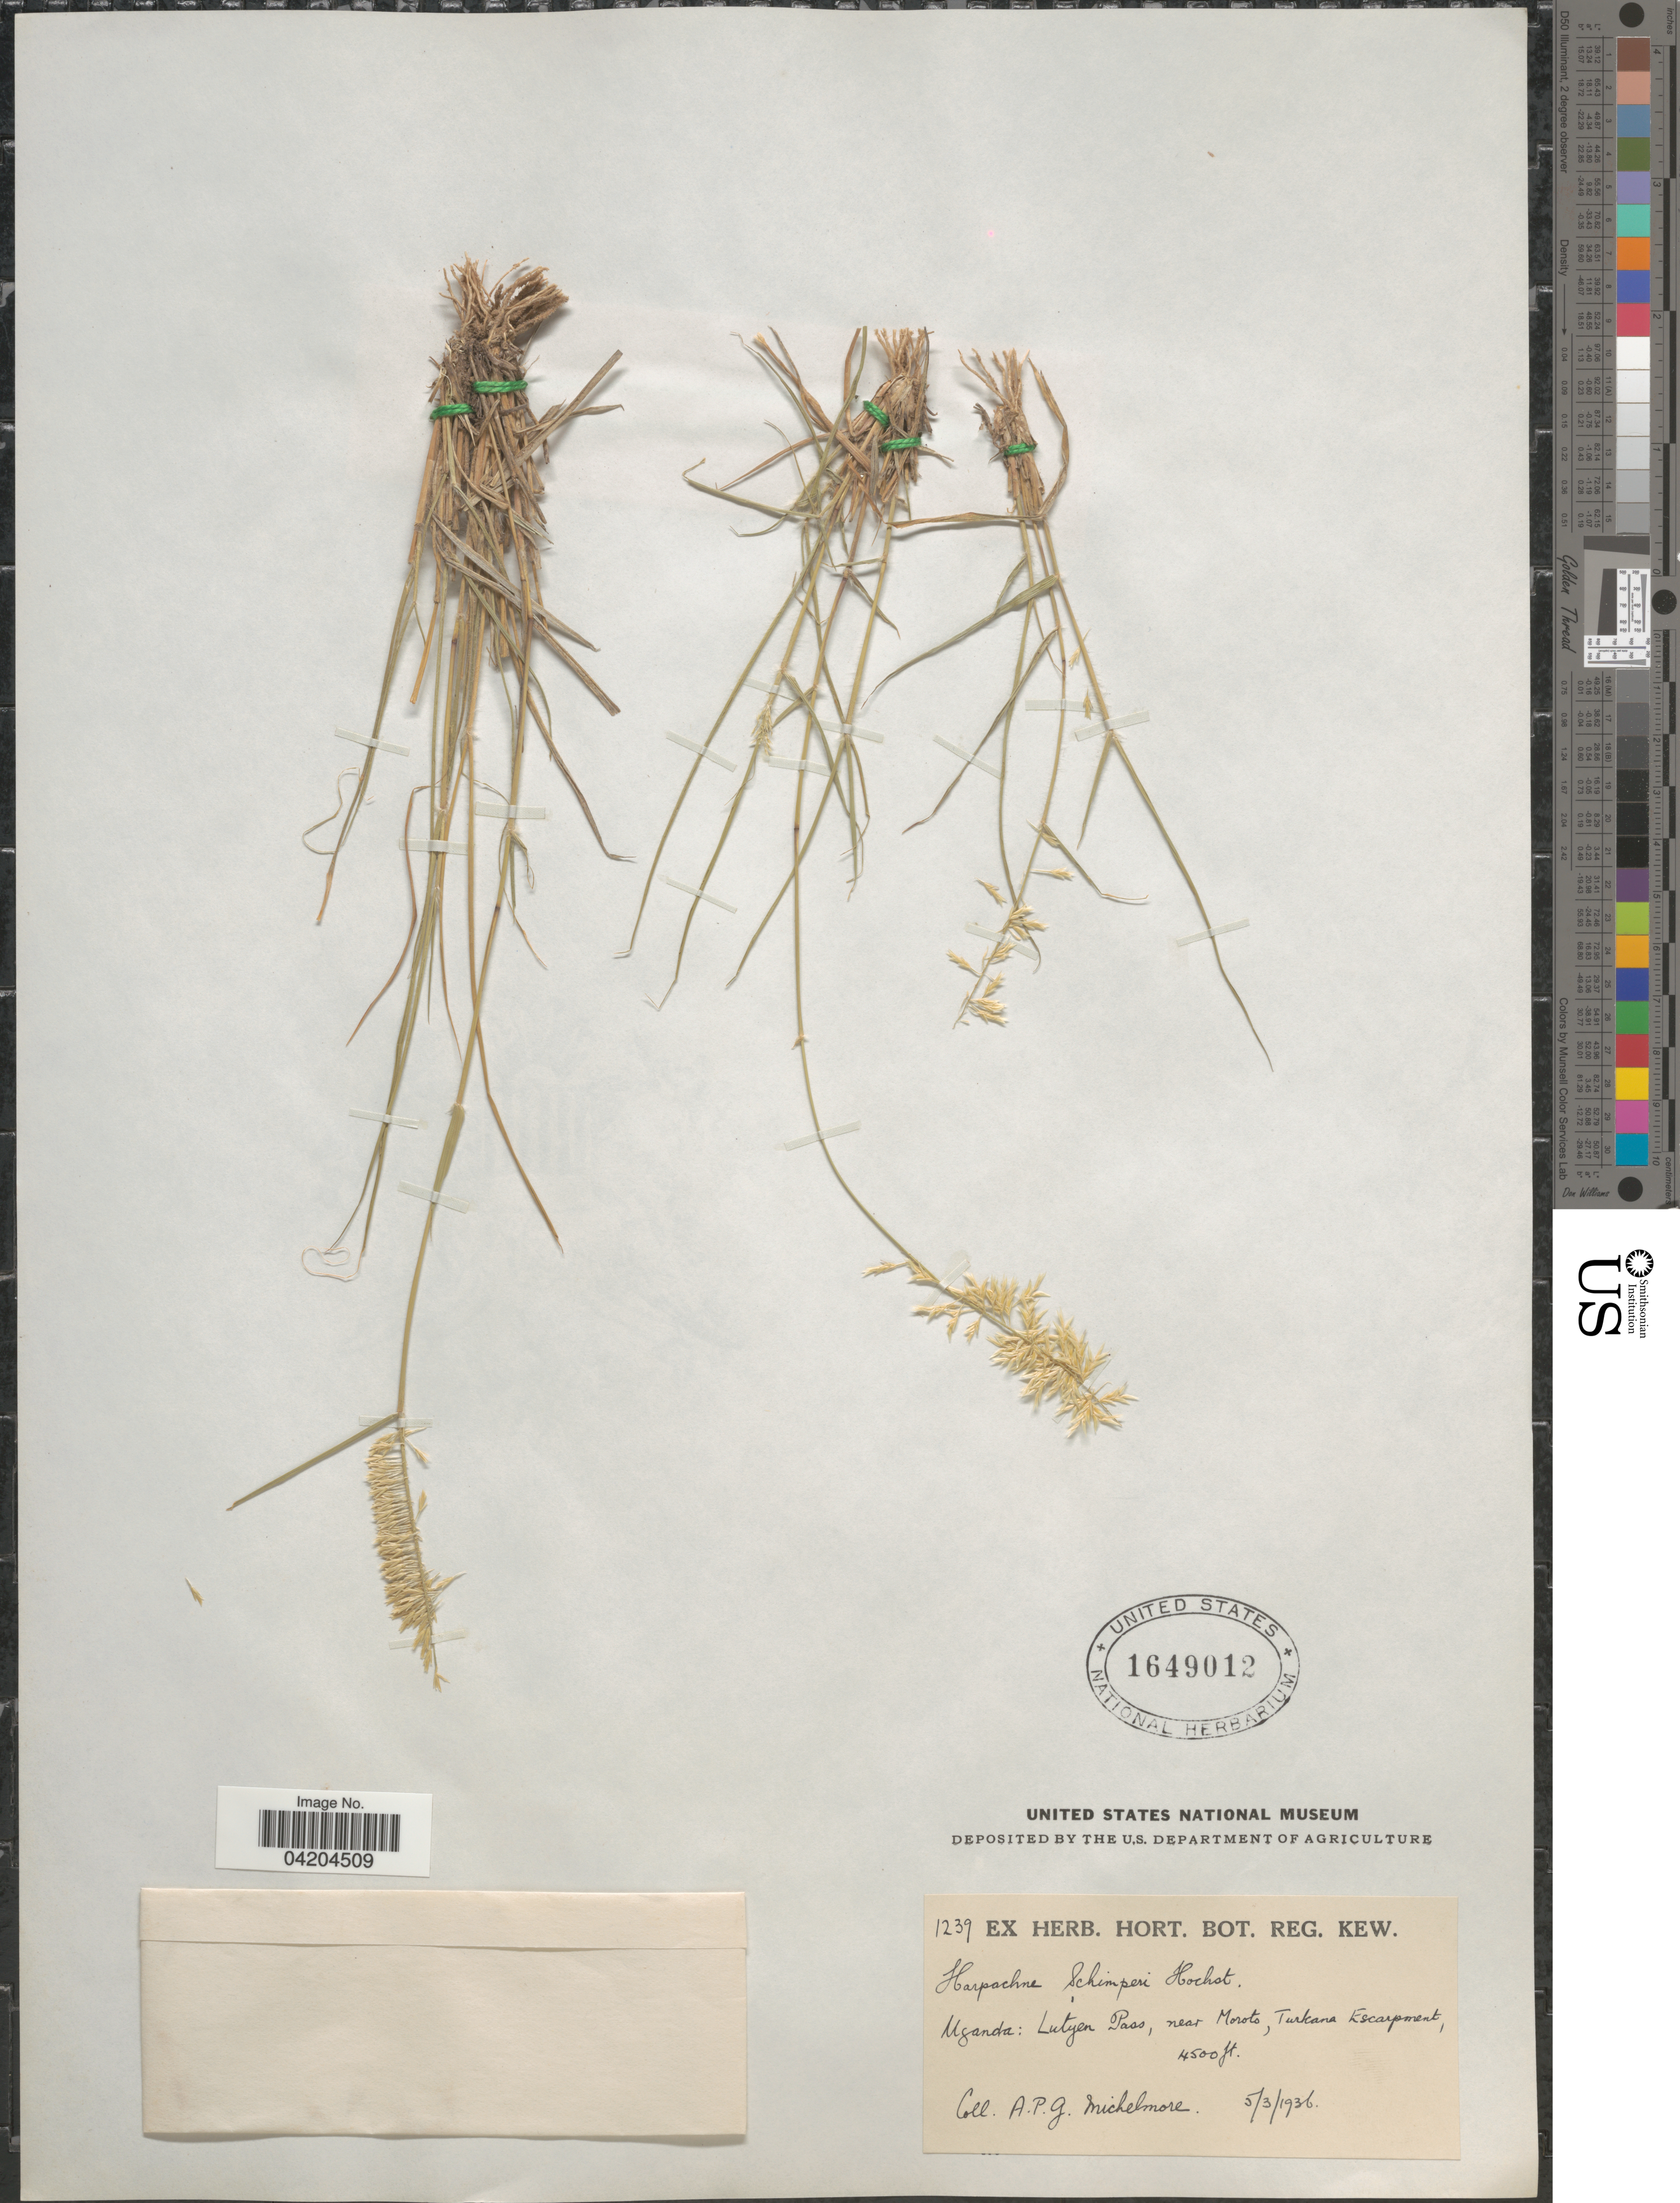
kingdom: Plantae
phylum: Tracheophyta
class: Liliopsida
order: Poales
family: Poaceae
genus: Eragrostis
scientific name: Eragrostis schimperi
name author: (A. Rich.) Benth.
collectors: A. Michelmore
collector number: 1239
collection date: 1936-03-05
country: Uganda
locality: Lutyen Pass, near Moroto, Turkana Escarpement.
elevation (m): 1372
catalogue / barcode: US 1649012